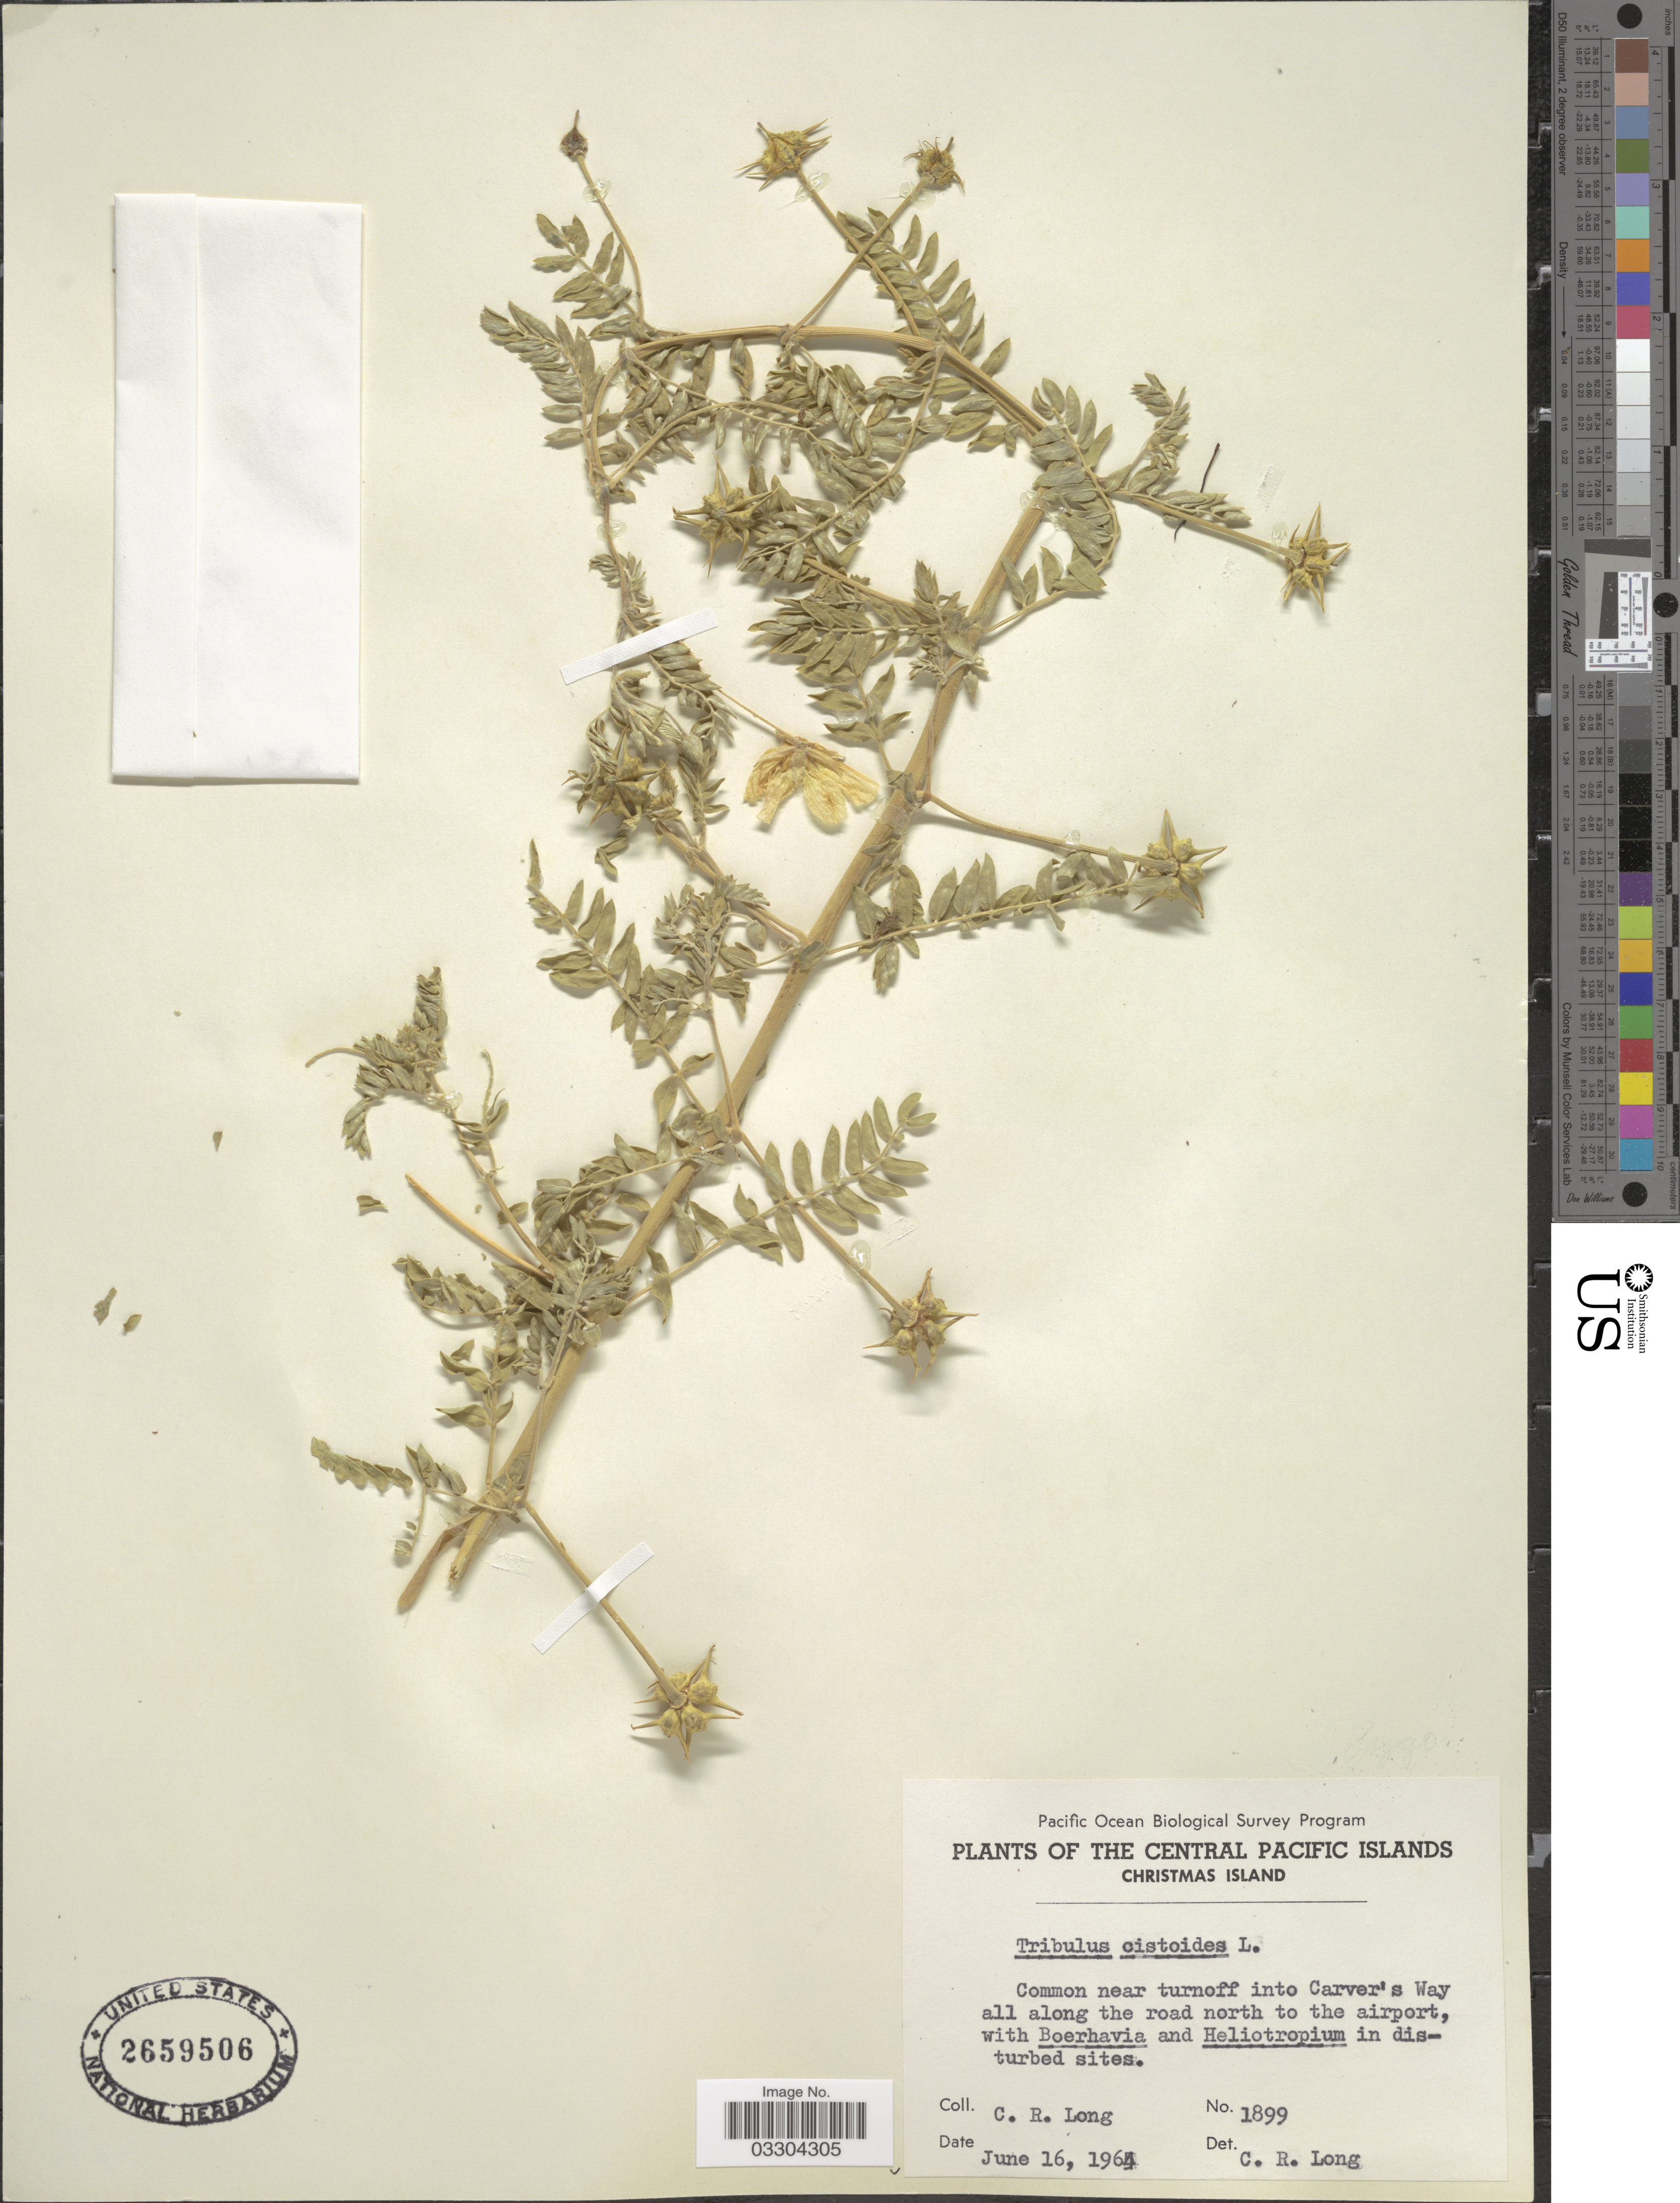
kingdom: Plantae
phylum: Tracheophyta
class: Magnoliopsida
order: Zygophyllales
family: Zygophyllaceae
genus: Tribulus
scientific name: Tribulus cistoides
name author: L.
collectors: C. R. Long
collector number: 1899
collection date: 1964-06-16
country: Kiribati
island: Kiritimati [Christmas] Atoll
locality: The Central Pacific Islands. Christmas Island. Near turnoff into Carver's Way all along the road north to the airport.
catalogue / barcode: US 2659506